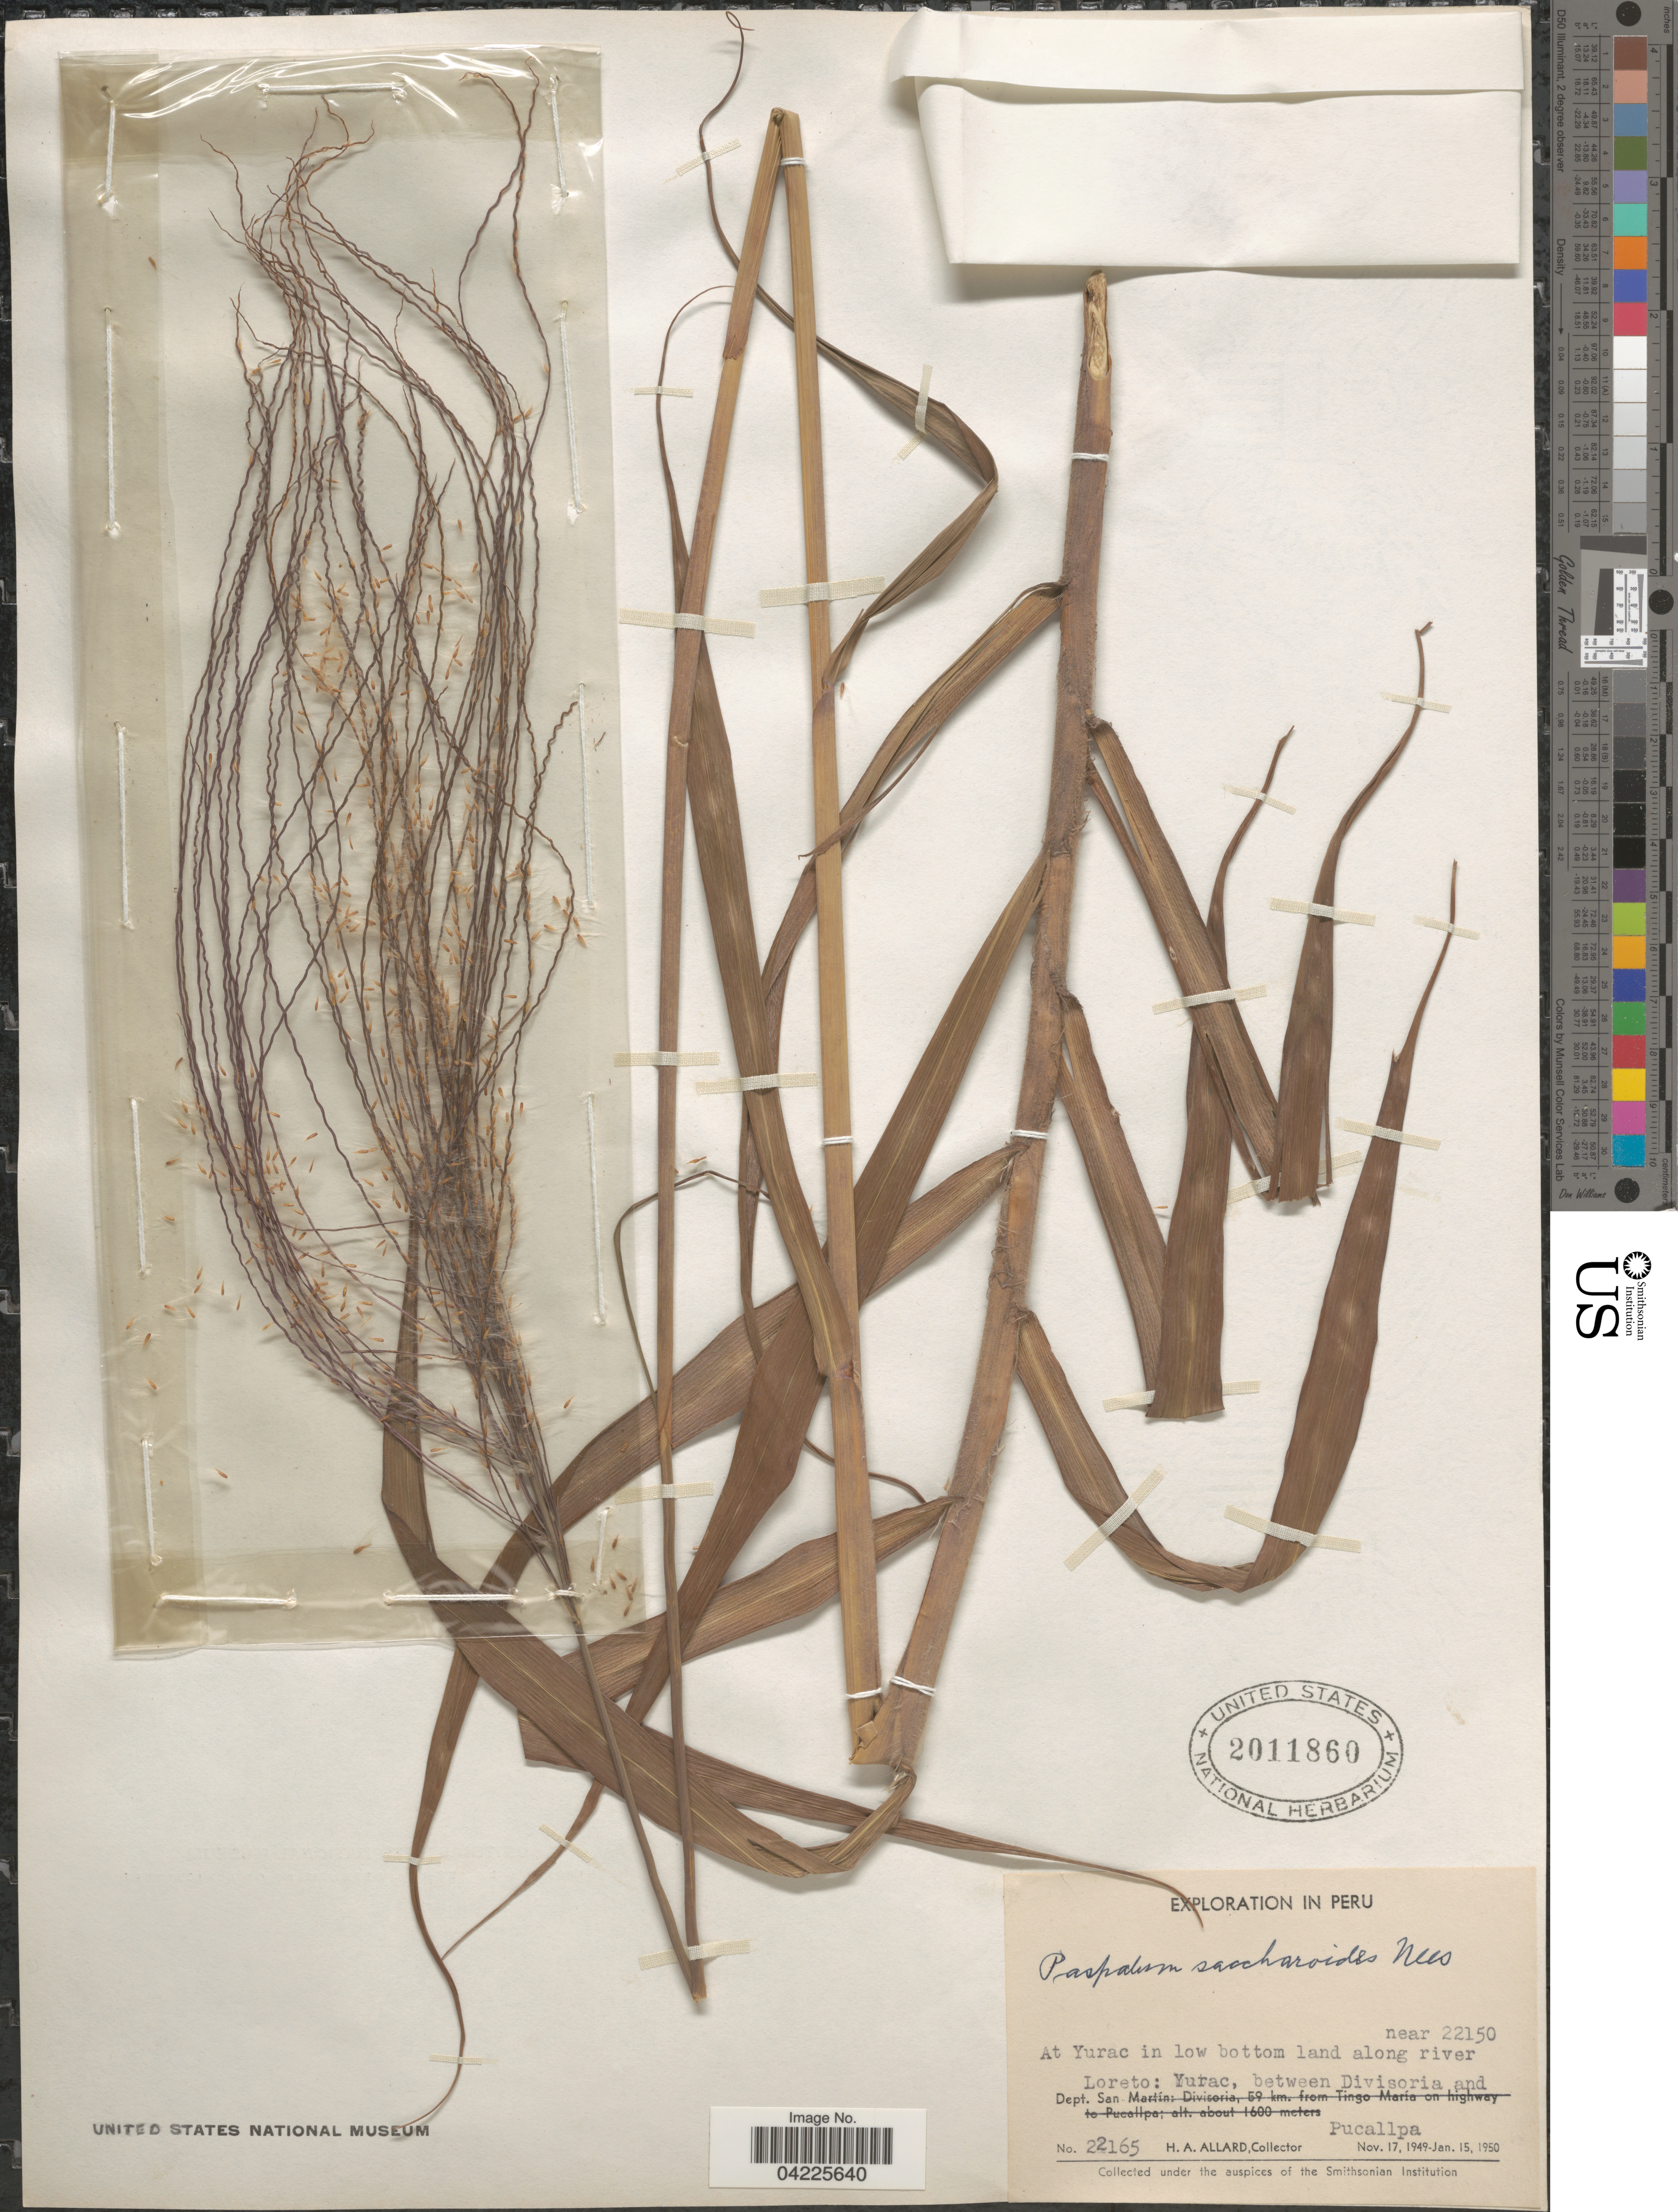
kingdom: Plantae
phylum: Tracheophyta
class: Liliopsida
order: Poales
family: Poaceae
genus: Paspalum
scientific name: Paspalum saccharoides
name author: Nees ex Trin.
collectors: H. A. Allard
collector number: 22165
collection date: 1949-11-17/1950-01-15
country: Peru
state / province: Loreto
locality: Exploration in Peru. At Yurac in low bottom land along river Loreto: Yurac, between Divisoria and Pucallpa. Dept. San [unsure placement]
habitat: in low bottom land along river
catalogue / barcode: US 2011860